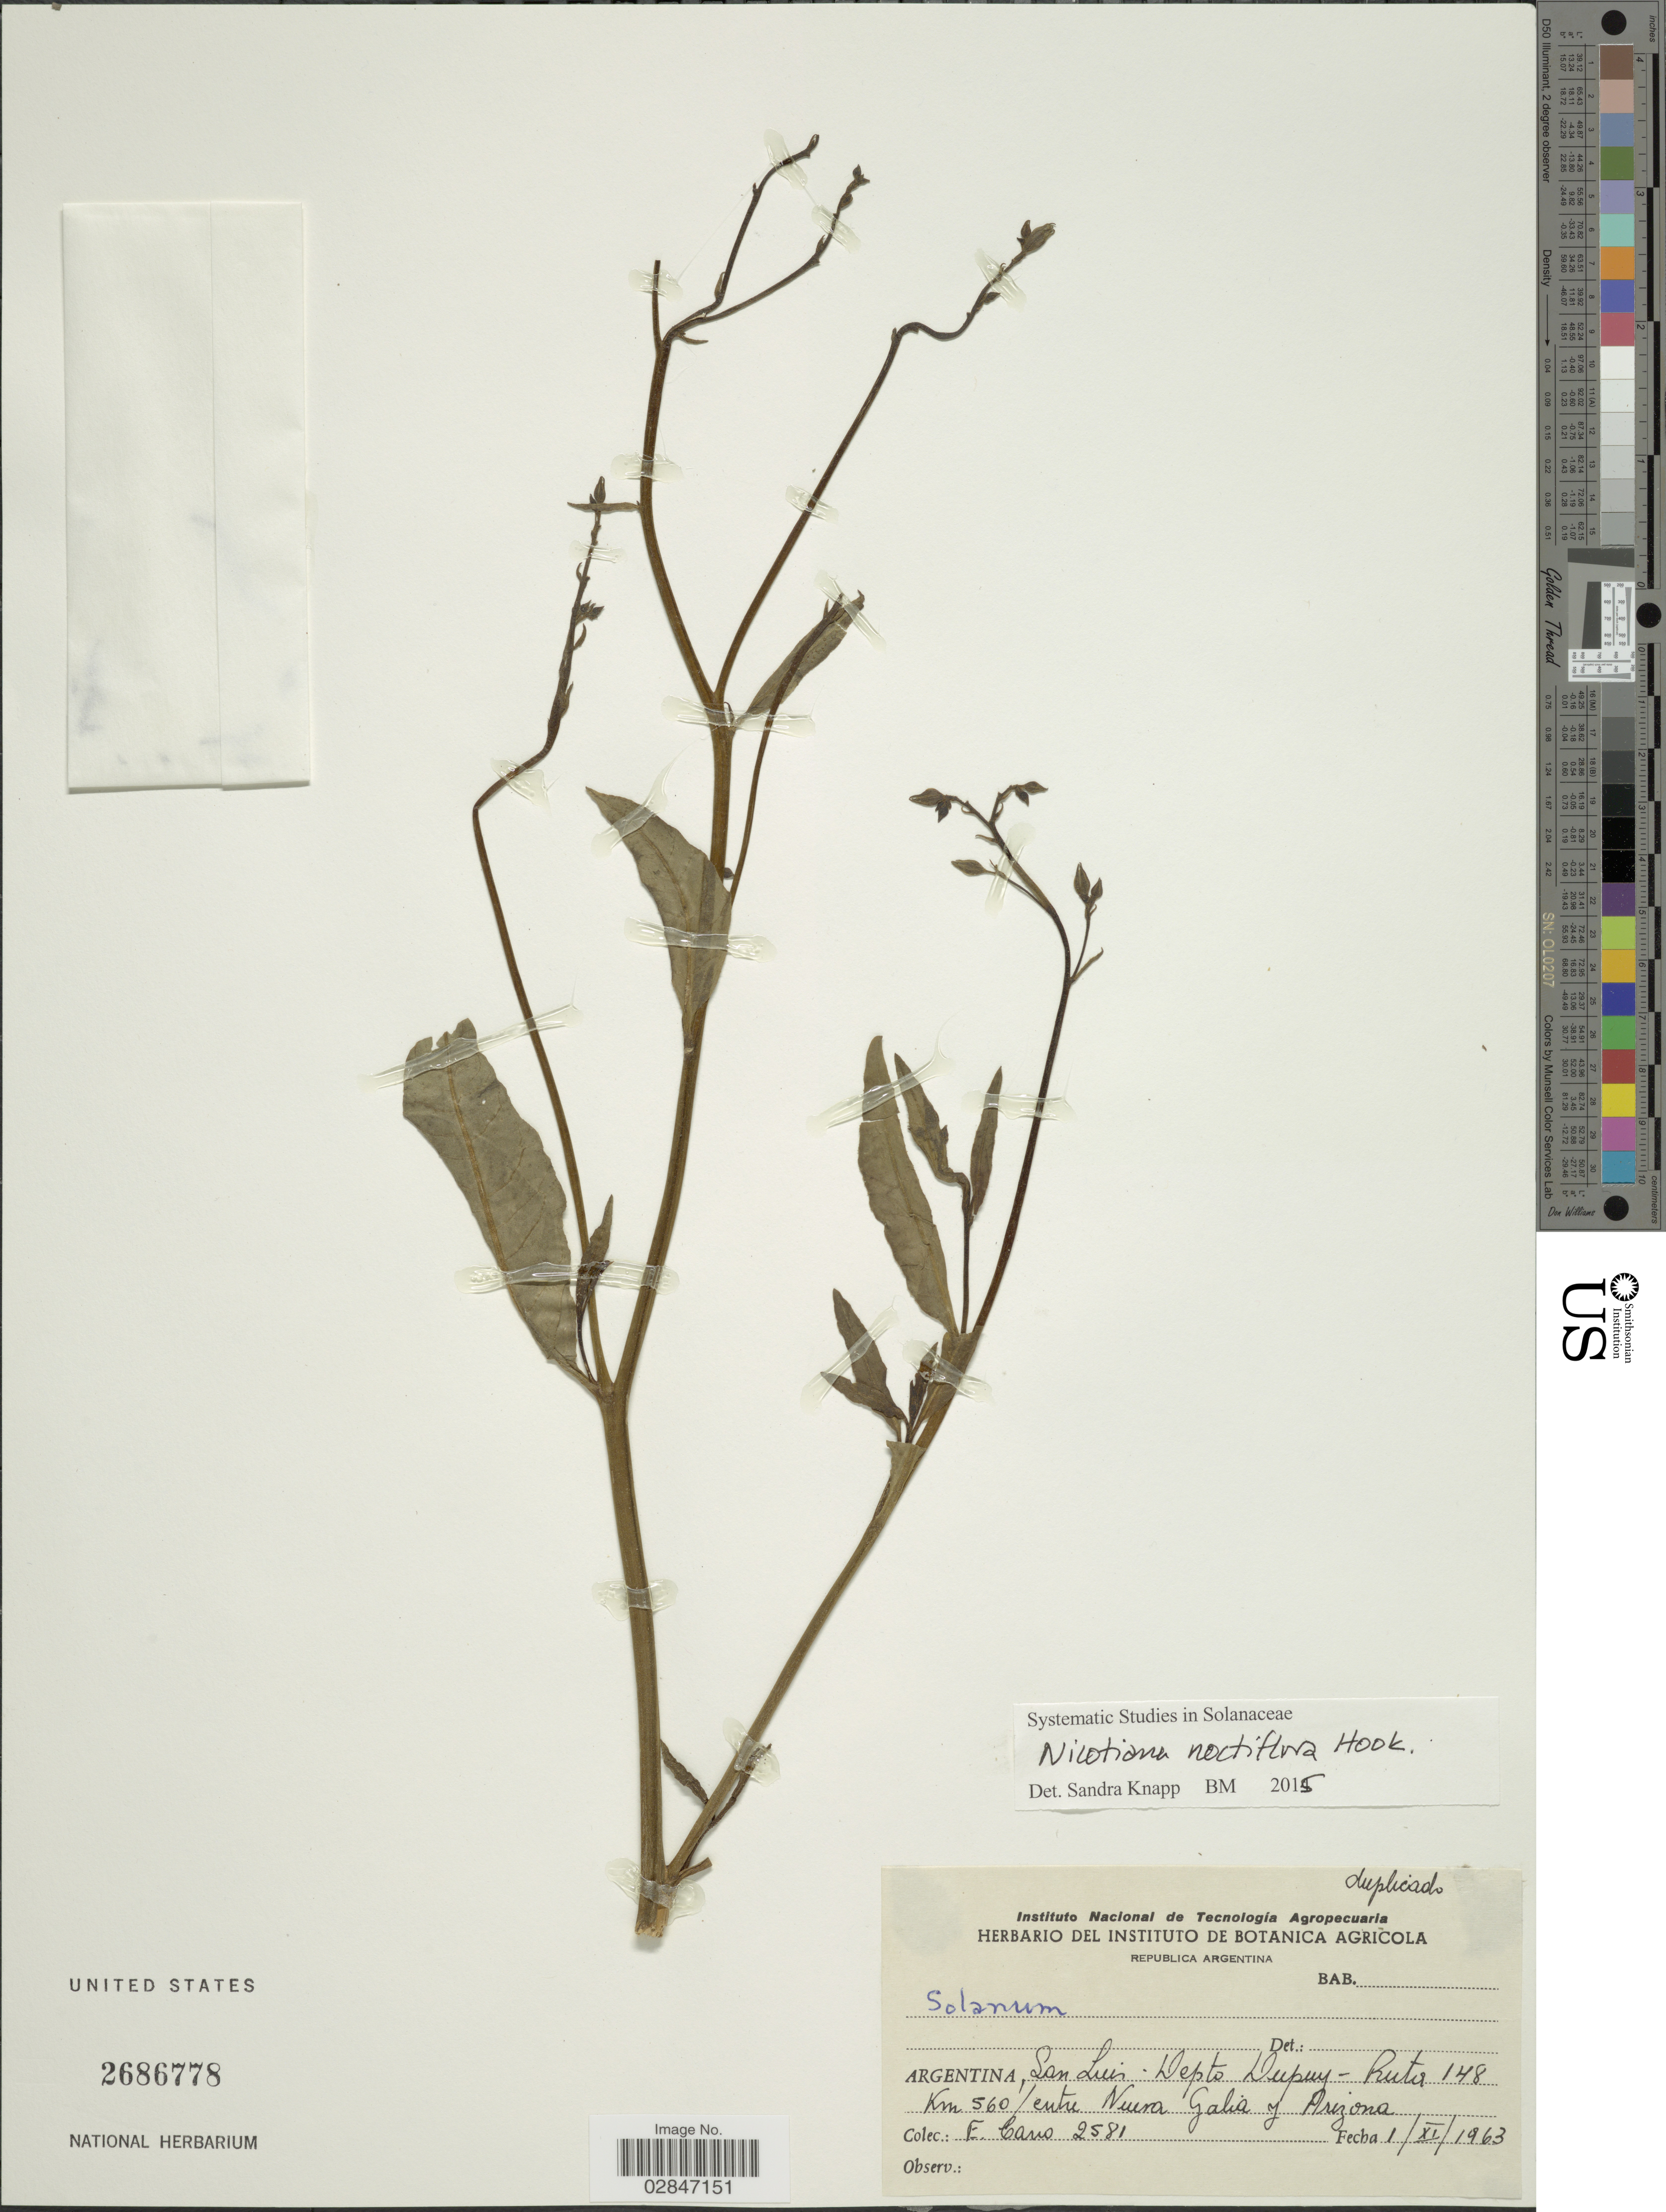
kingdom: Plantae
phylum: Tracheophyta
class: Magnoliopsida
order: Solanales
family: Solanaceae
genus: Nicotiana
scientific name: Nicotiana noctiflora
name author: Hook.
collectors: E. Cano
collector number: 2581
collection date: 1963-11-01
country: Argentina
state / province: San Luis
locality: San Luis, Depto. Dupuy - Ruta 148, Km 560/ entre Nueva Galia y Arizona.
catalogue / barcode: US 2686778